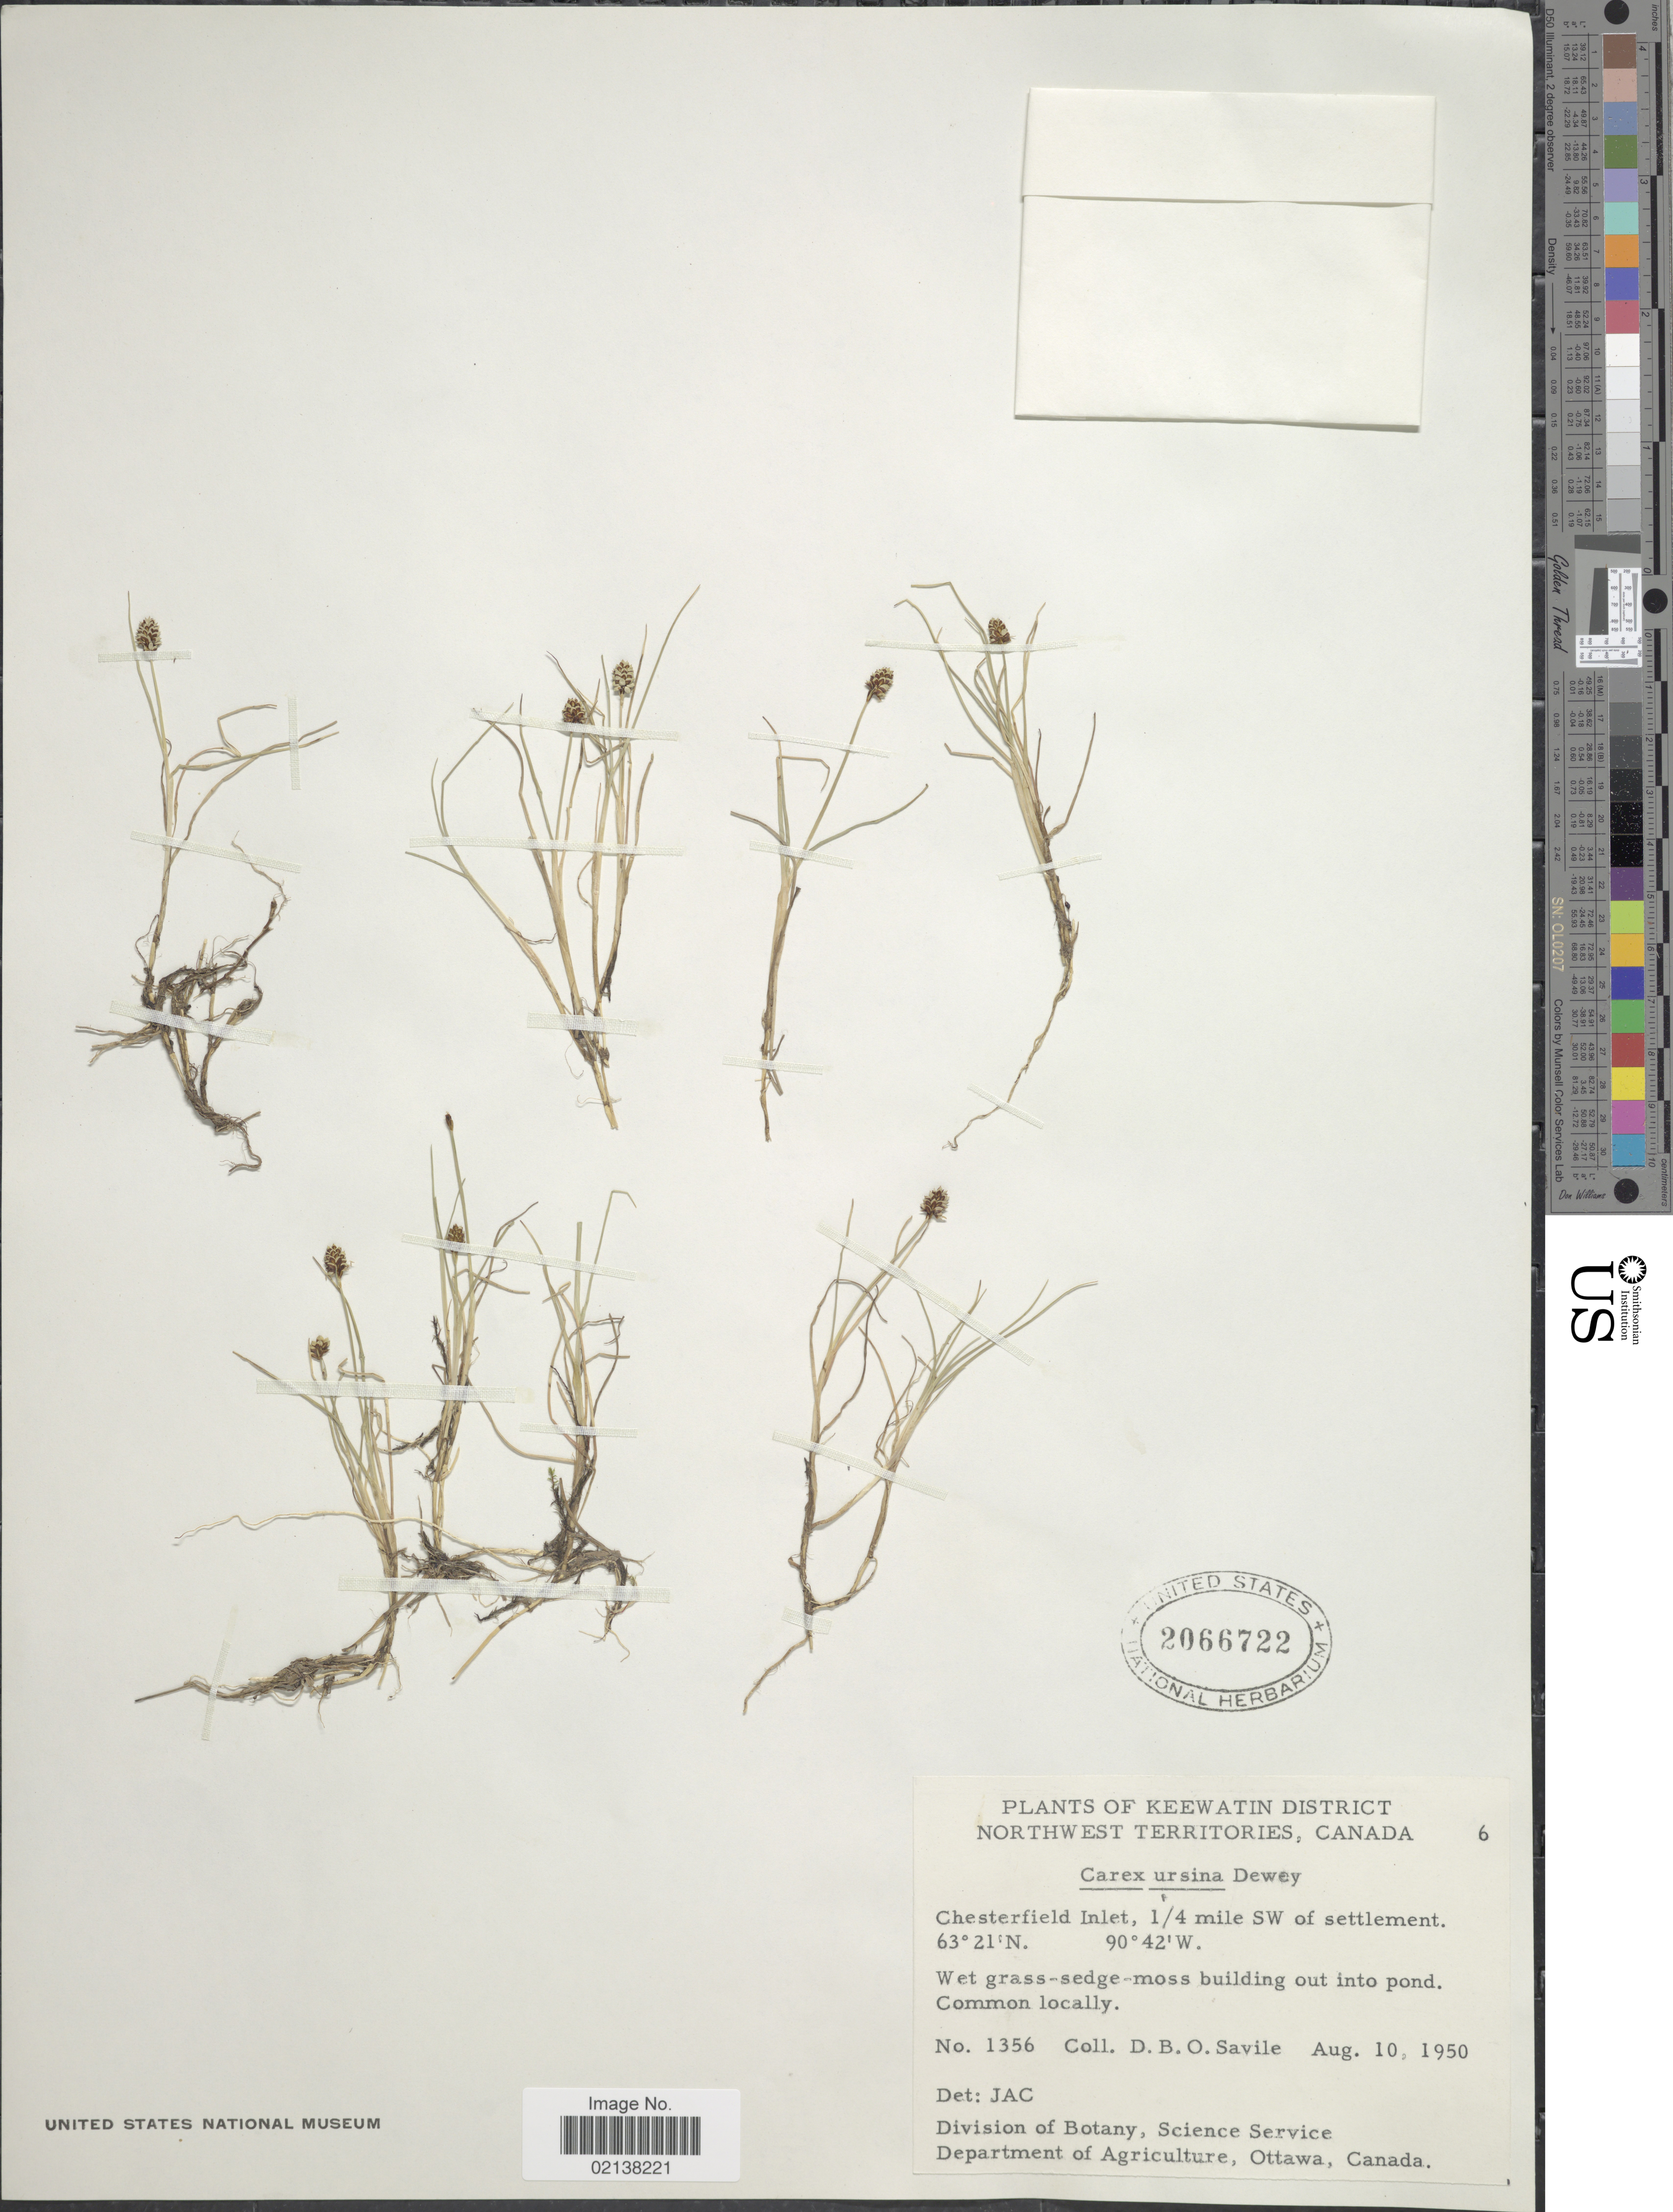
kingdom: Plantae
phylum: Tracheophyta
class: Liliopsida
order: Poales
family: Cyperaceae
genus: Carex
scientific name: Carex ursina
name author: Dewey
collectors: D. Savile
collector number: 1356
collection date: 1950-08-10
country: Canada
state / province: Northwest Territories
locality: Keewatin District. Chesterfield Inlet, 1/4 mile SW of settlement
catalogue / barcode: US 2066722